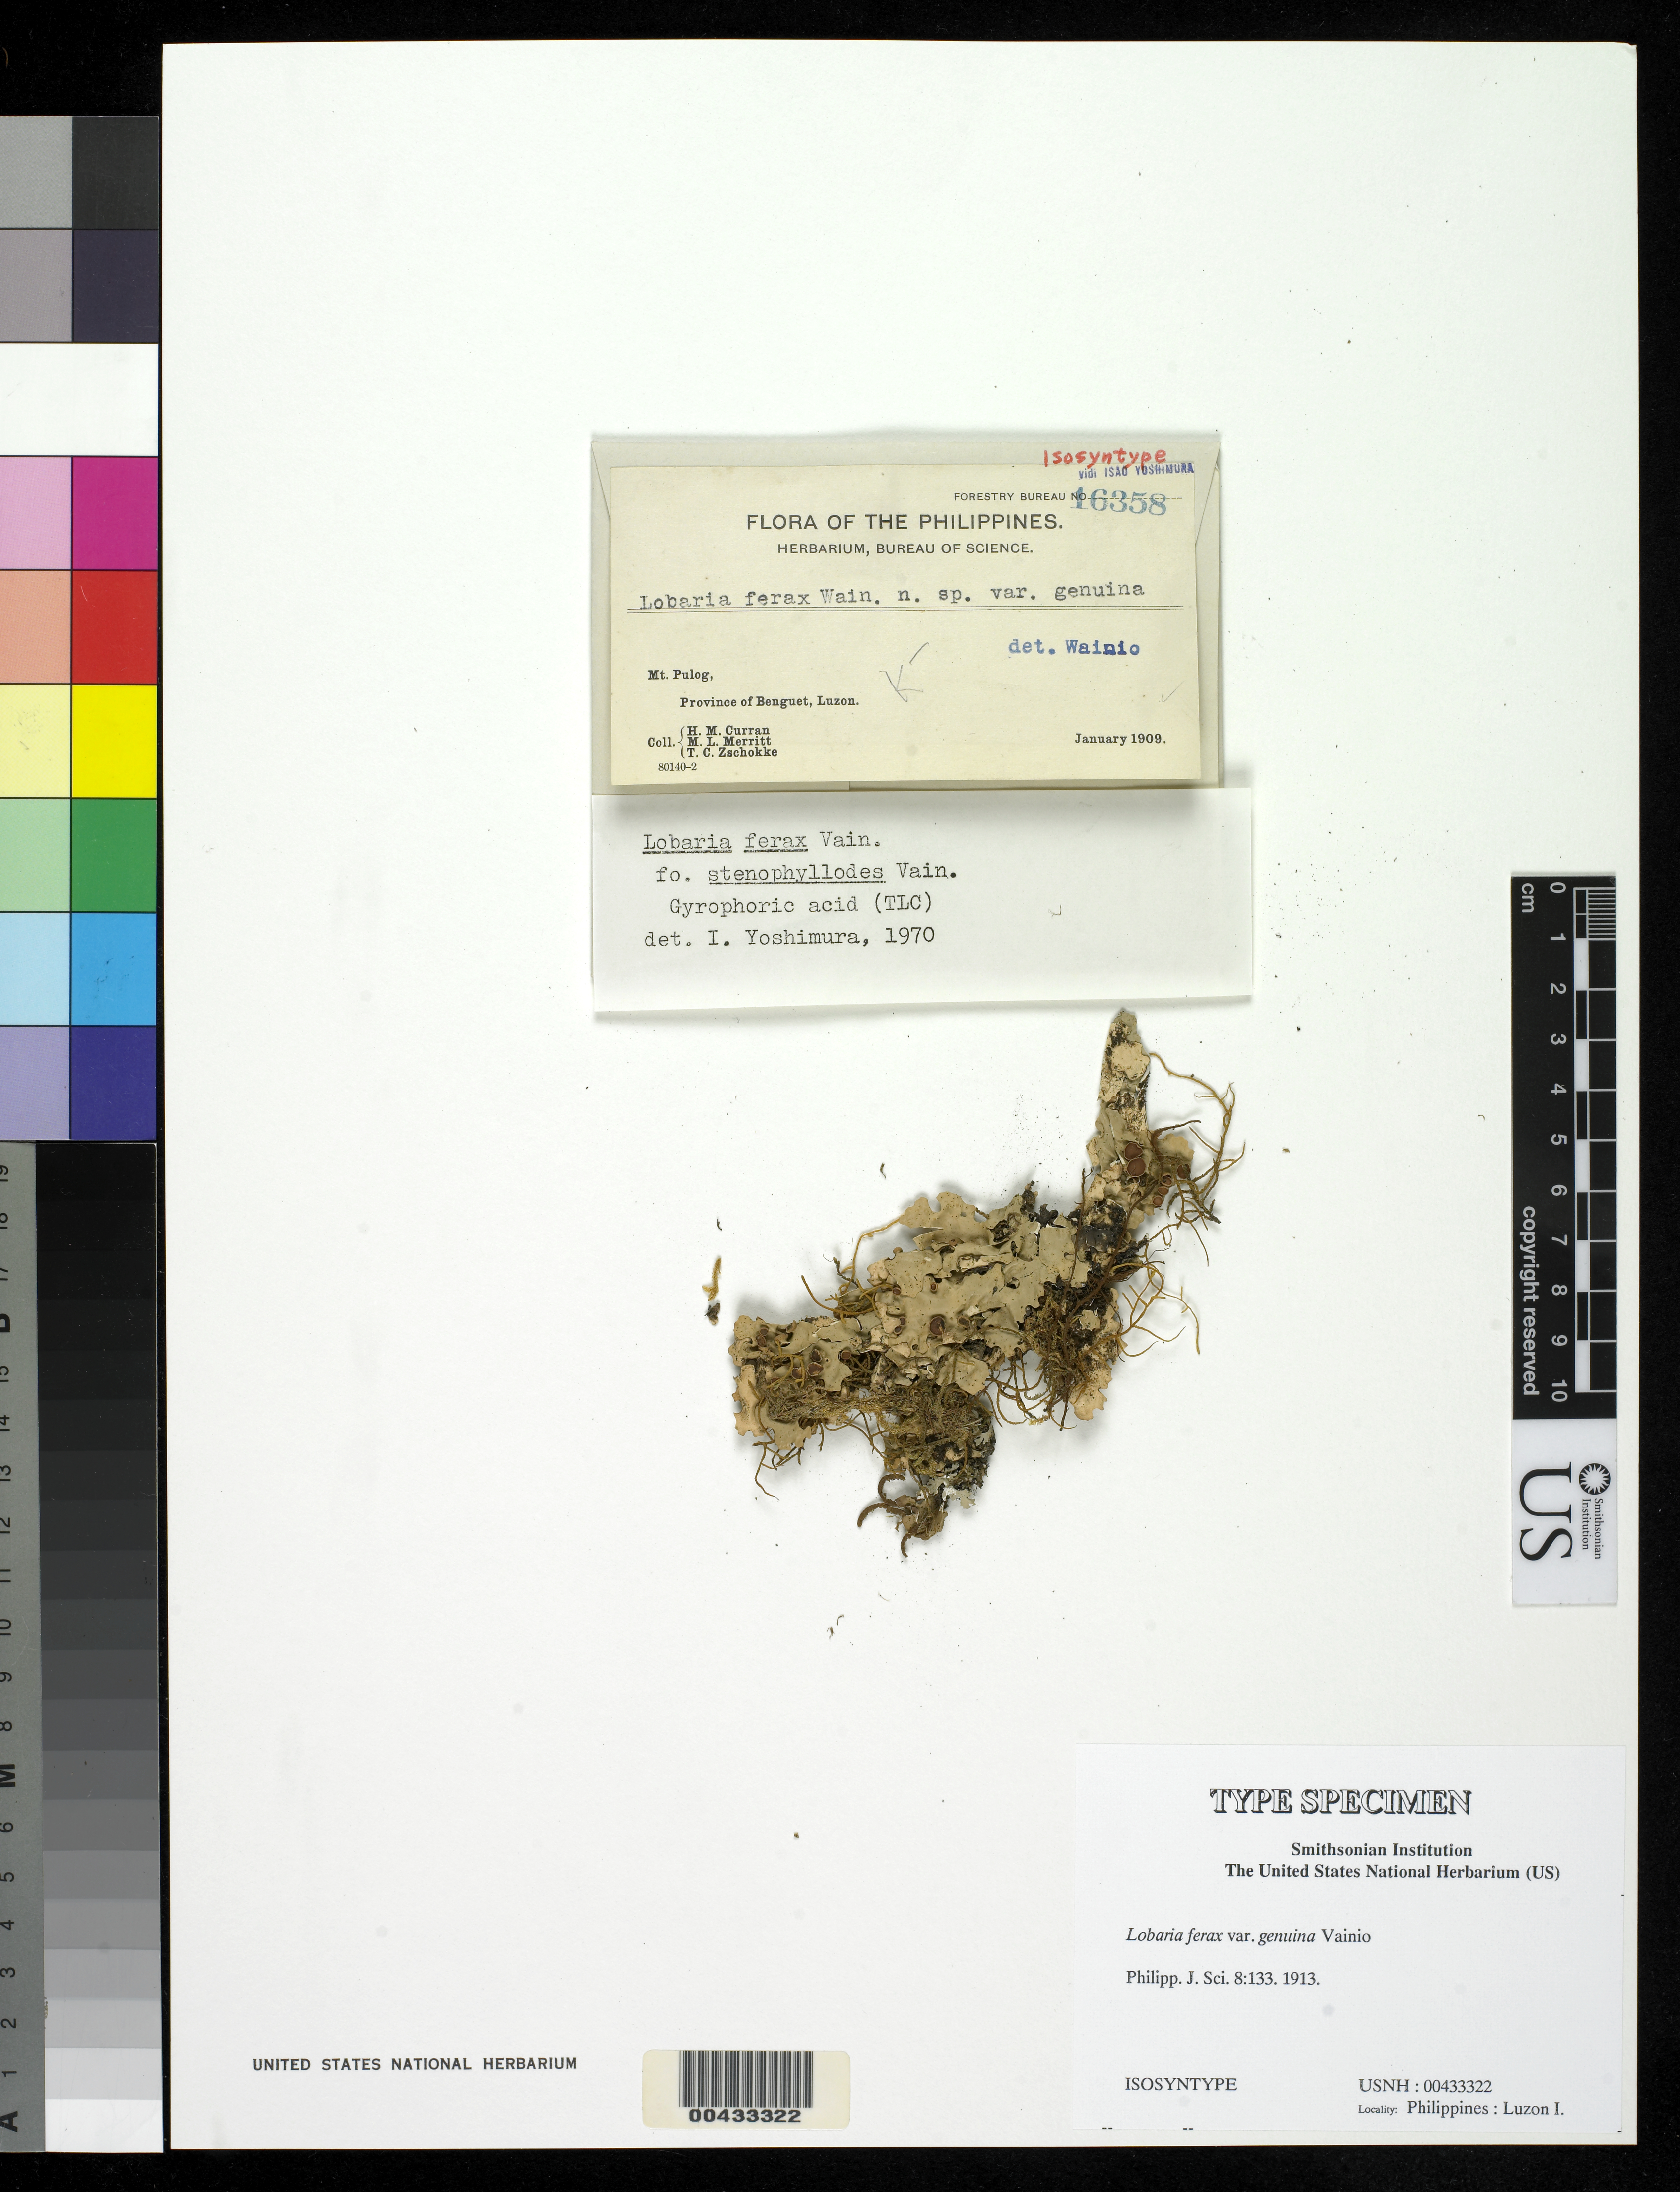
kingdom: Fungi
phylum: Ascomycota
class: Lecanoromycetes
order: Peltigerales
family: Lobariaceae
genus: Lobaria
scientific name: Lobaria ferax var. genuina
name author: Vain.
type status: Isosyntype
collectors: H. M. Curran, M. L. Merritt & T. C. Zschokke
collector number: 16358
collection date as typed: Jan 1909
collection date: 1909-01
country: Philippines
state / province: Cordillera (Administrative Region)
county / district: Benguet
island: Luzon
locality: Mt. Pulog.